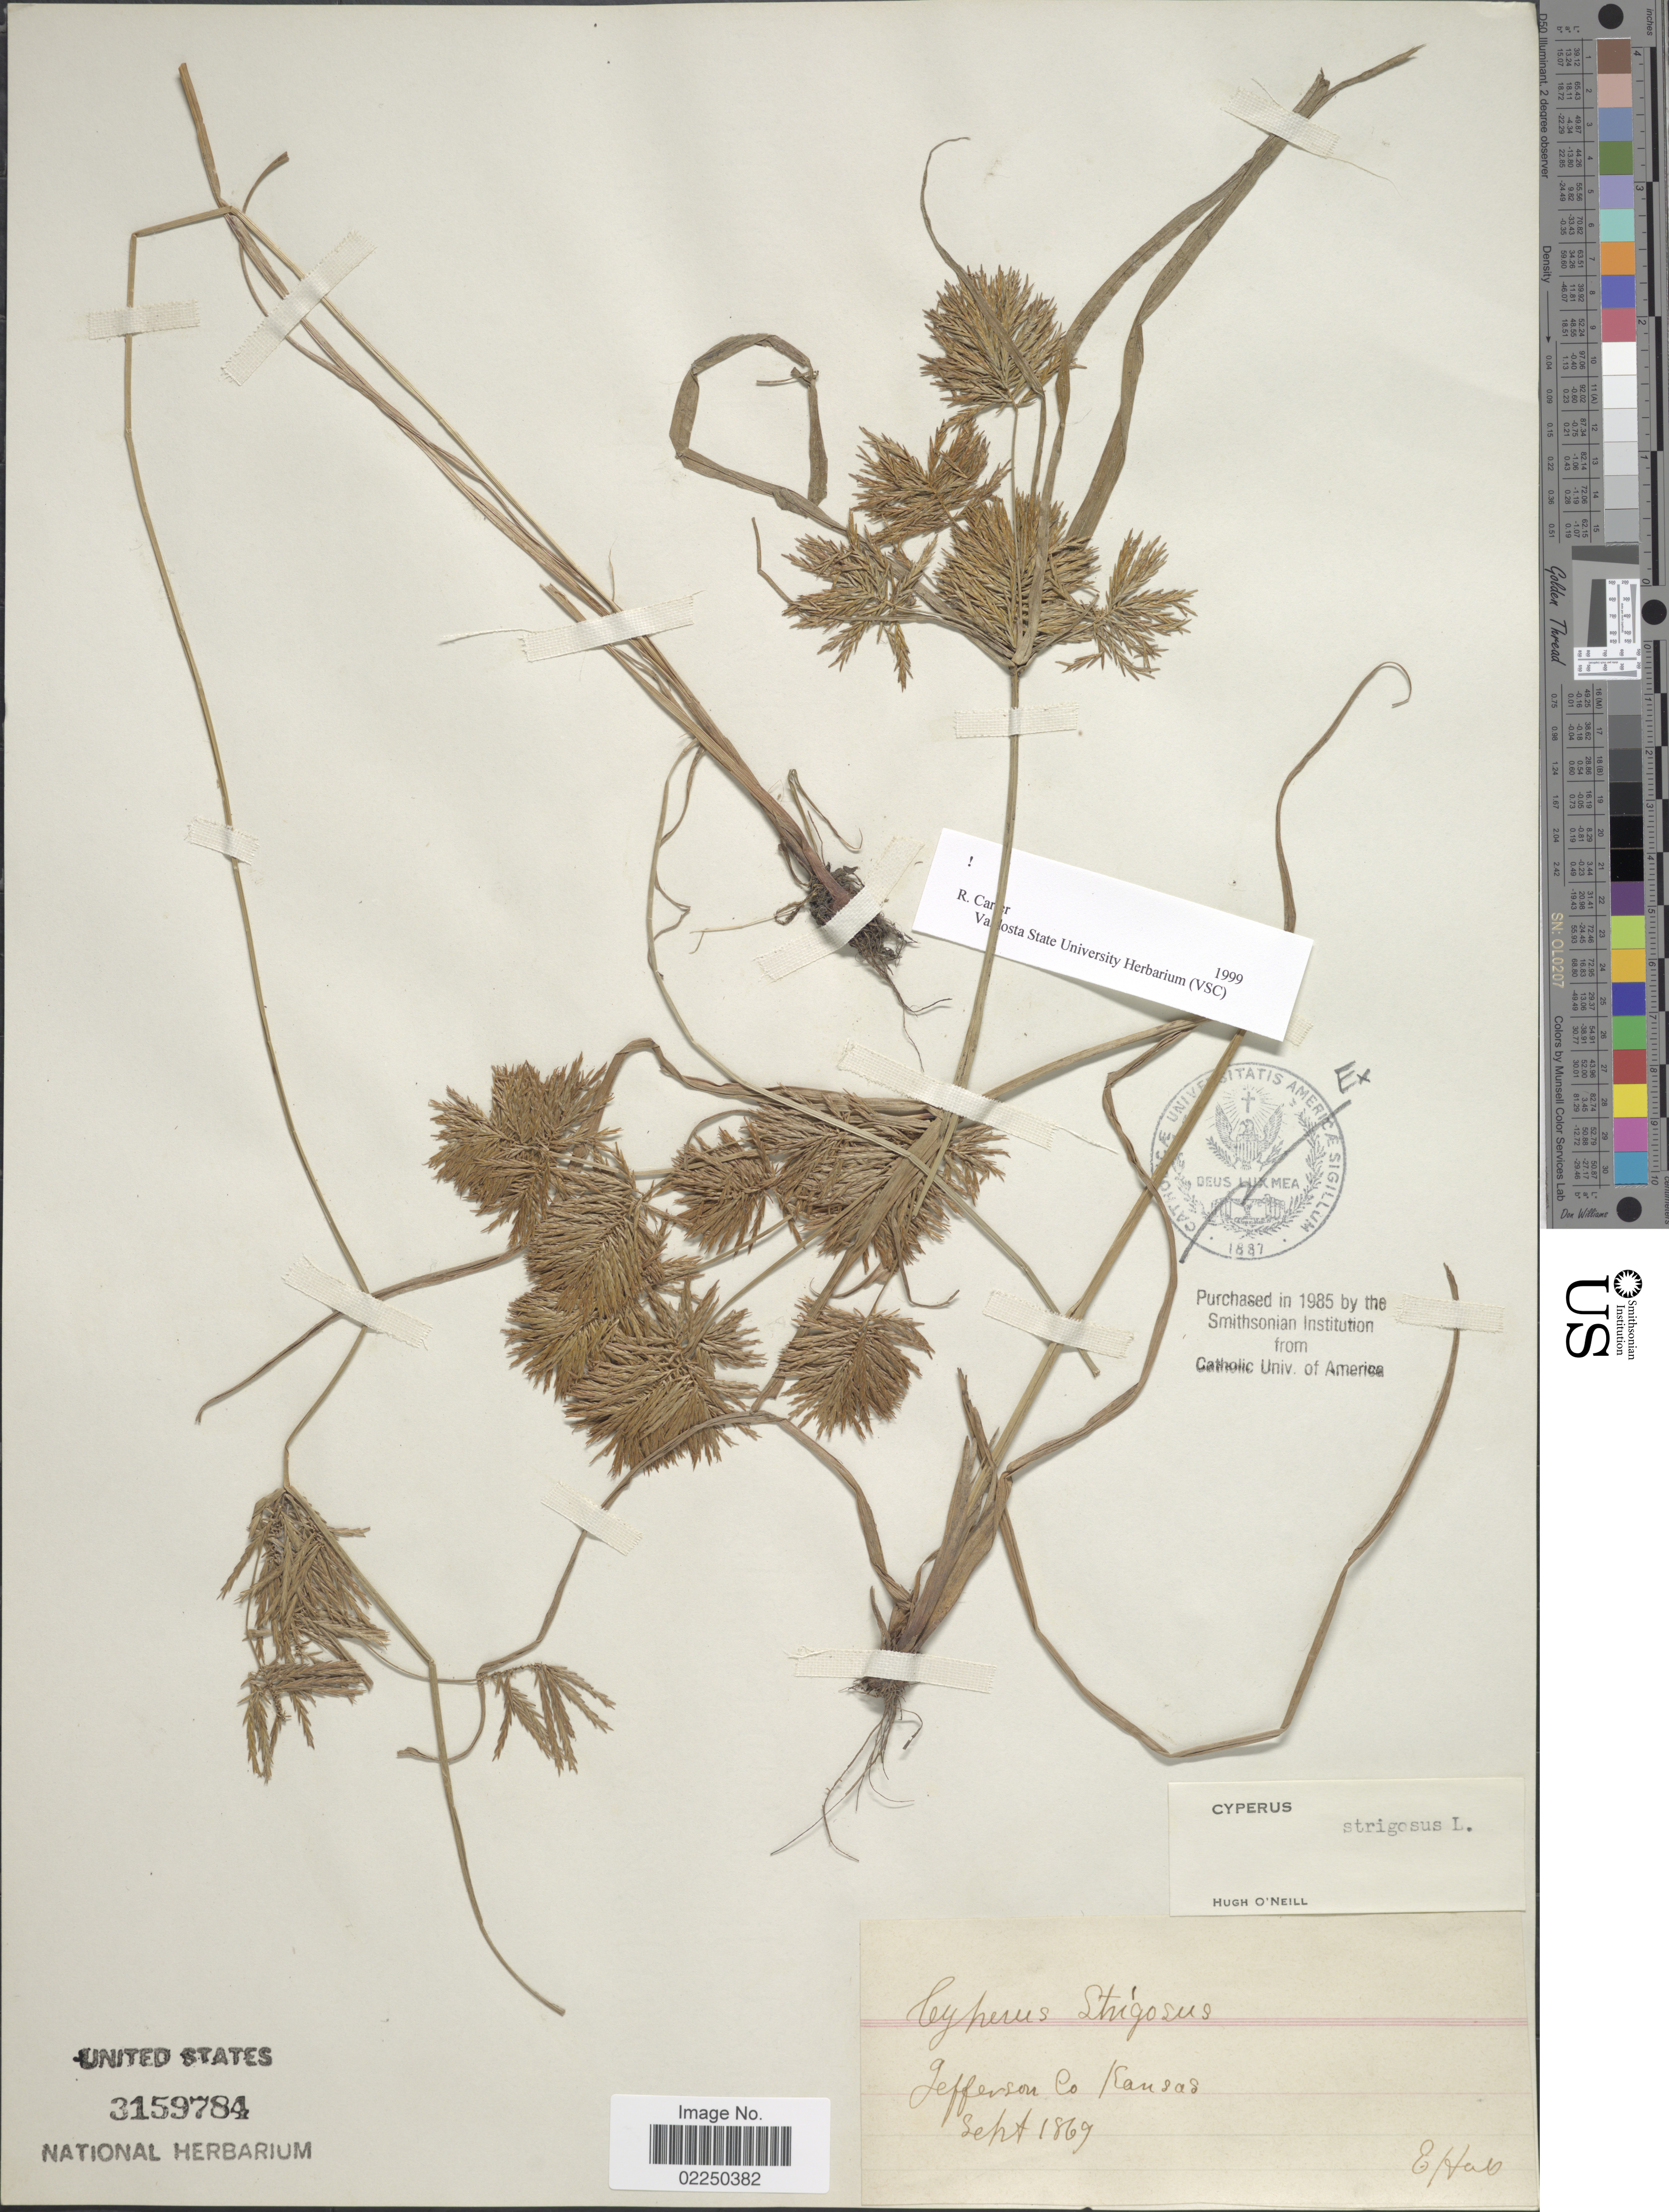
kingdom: Plantae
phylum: Tracheophyta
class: Liliopsida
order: Poales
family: Cyperaceae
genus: Cyperus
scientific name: Cyperus strigosus L.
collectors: E. Hall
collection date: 1869-09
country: United States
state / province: Kansas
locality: Jefferson Co.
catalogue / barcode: US 3159784